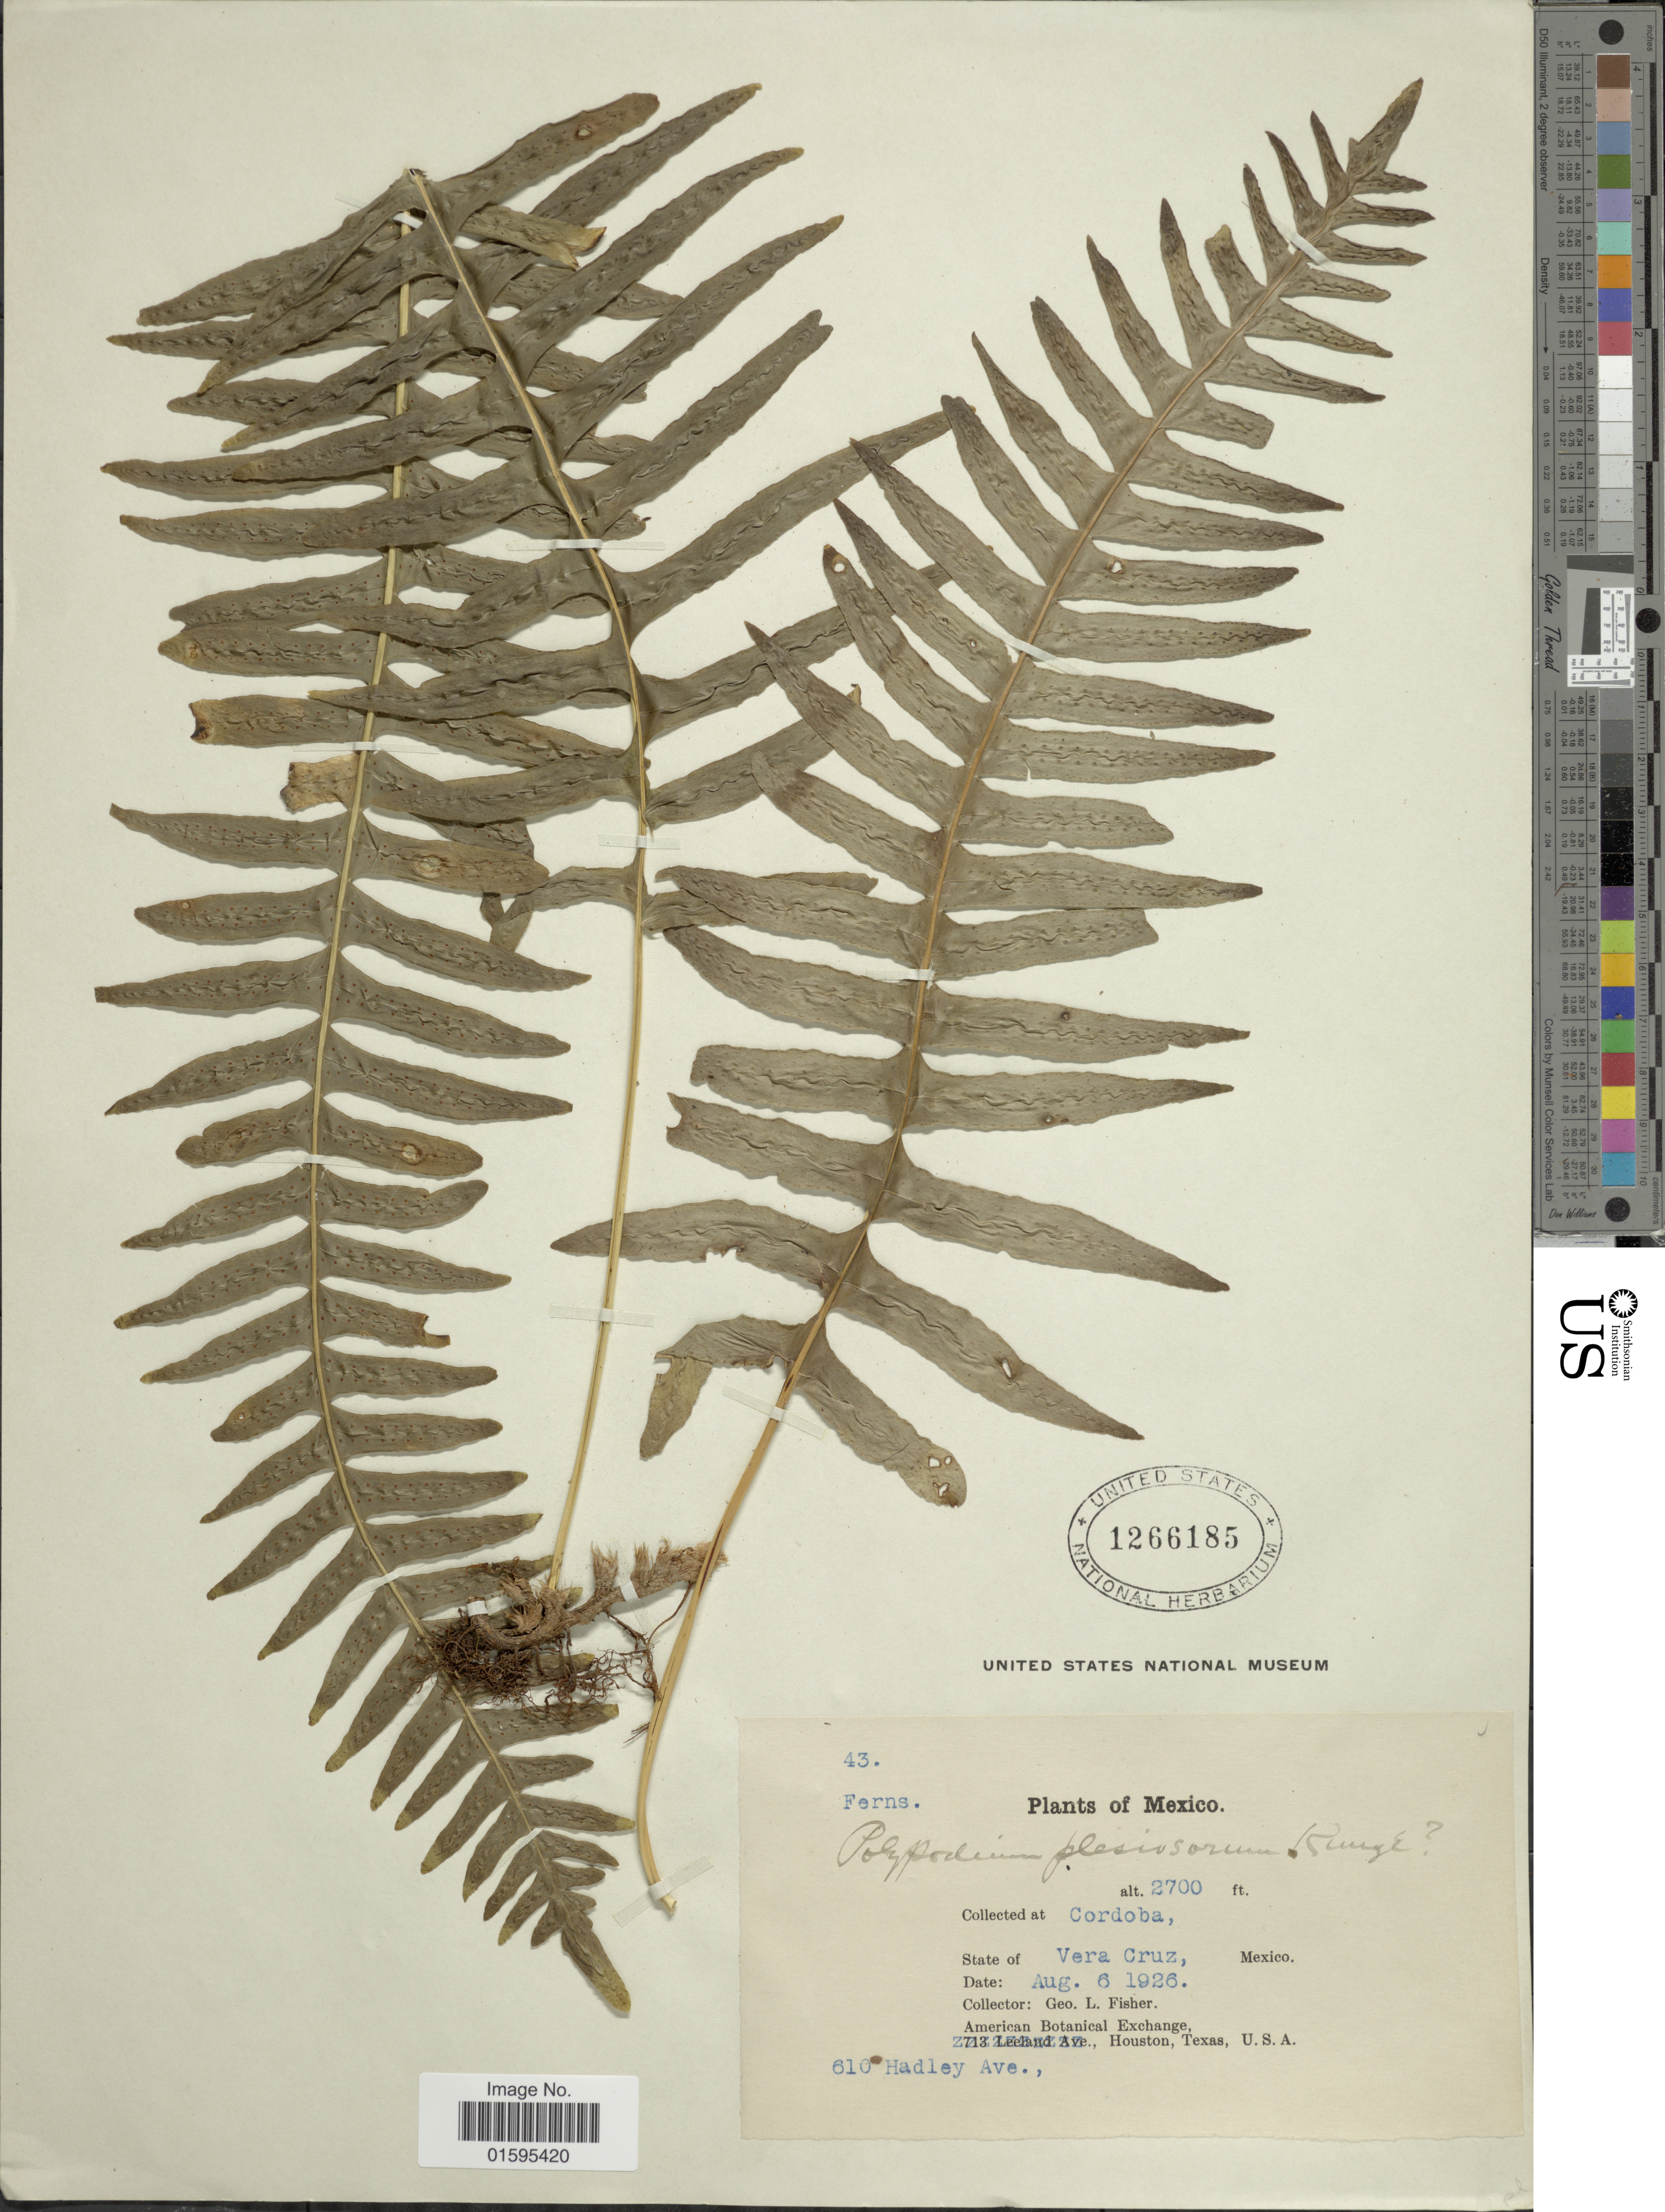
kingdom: Plantae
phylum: Tracheophyta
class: Polypodiopsida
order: Polypodiales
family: Polypodiaceae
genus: Polypodium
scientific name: Polypodium plesiosorum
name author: Kunze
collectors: G. L. Fisher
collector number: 43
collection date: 1926-08-06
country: Mexico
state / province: Veracruz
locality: Cordoba, State of Vera Cruz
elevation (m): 823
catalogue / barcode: US 1266185